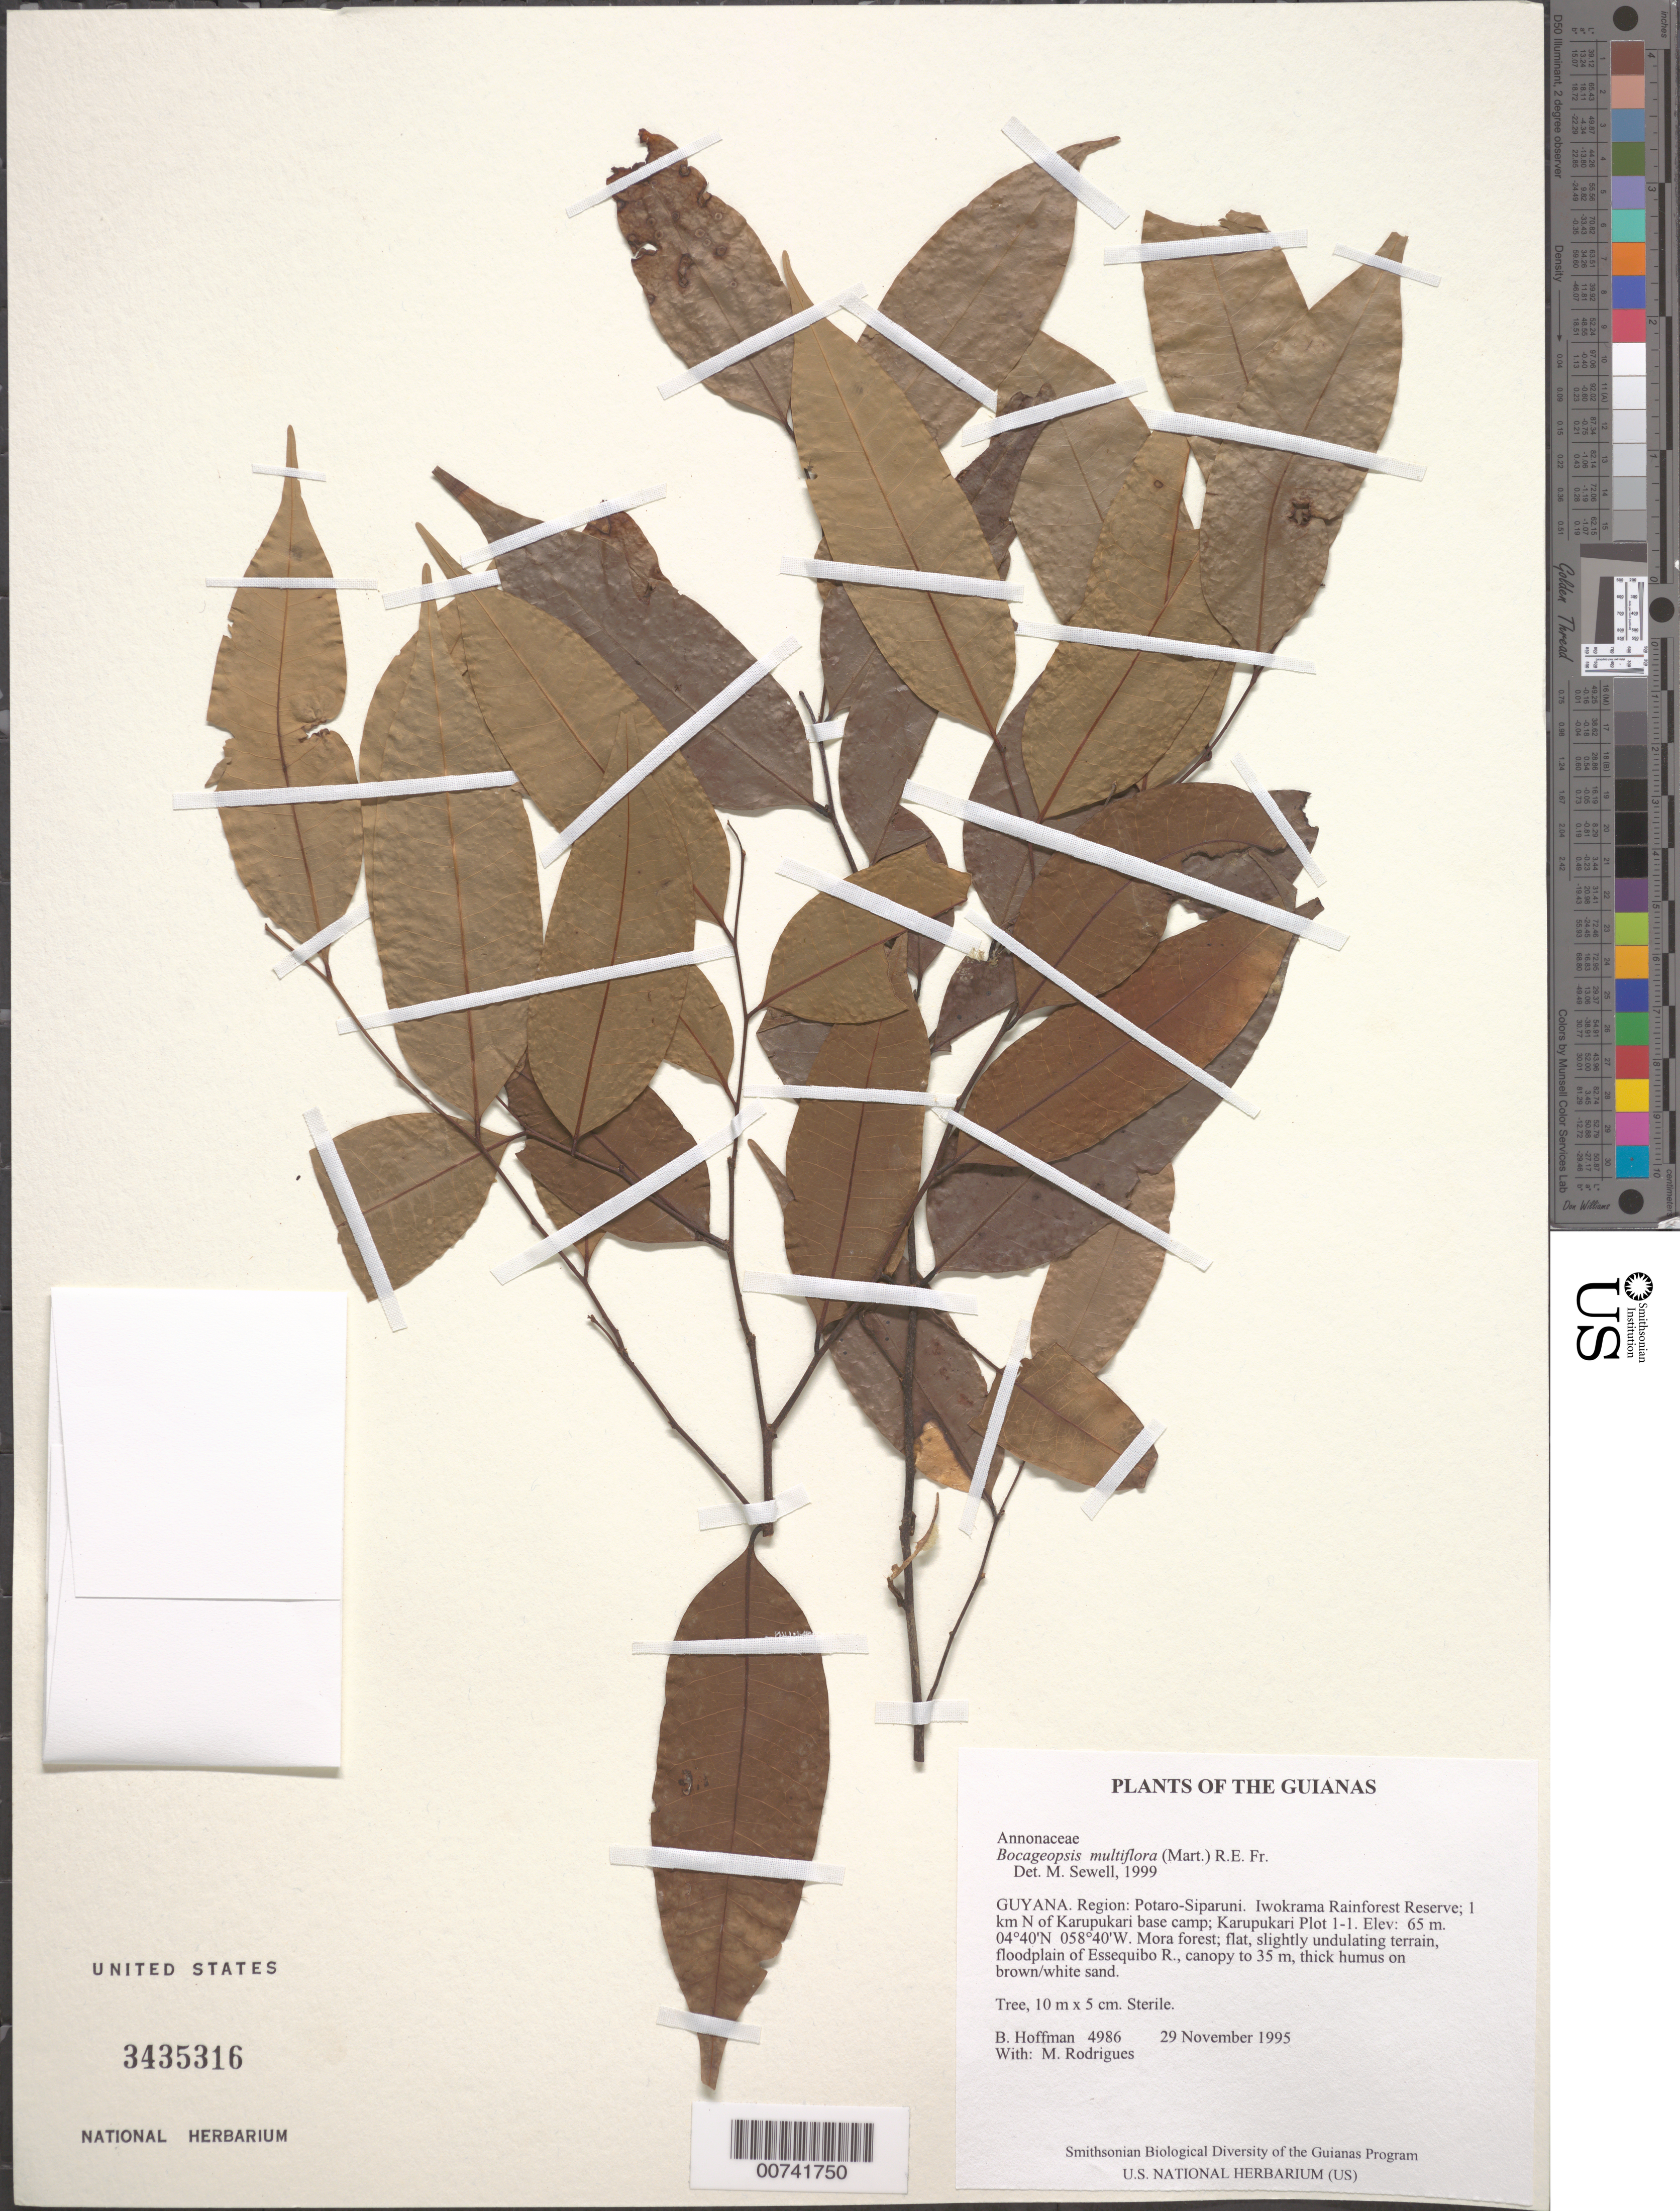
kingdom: Plantae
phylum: Tracheophyta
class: Magnoliopsida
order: Magnoliales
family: Annonaceae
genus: Bocageopsis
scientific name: Bocageopsis multiflora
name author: (Mart.) R.E. Fr.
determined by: Sewell, M.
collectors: B. Hoffman & M. T. Rodrigues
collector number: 4986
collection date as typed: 29 November 1995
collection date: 1995-11-29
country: Guyana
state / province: Potaro-Siparuni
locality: Iwokrama Rainforest Reserve; 1 km N of Karupukari base camp; Karupukari Plot 1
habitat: Mora forest; flat, slightly undulating terrain, floodplain of Essequibo R., canopy to 35 m, thick humus on brown/white sand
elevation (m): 65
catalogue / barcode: US 3435316